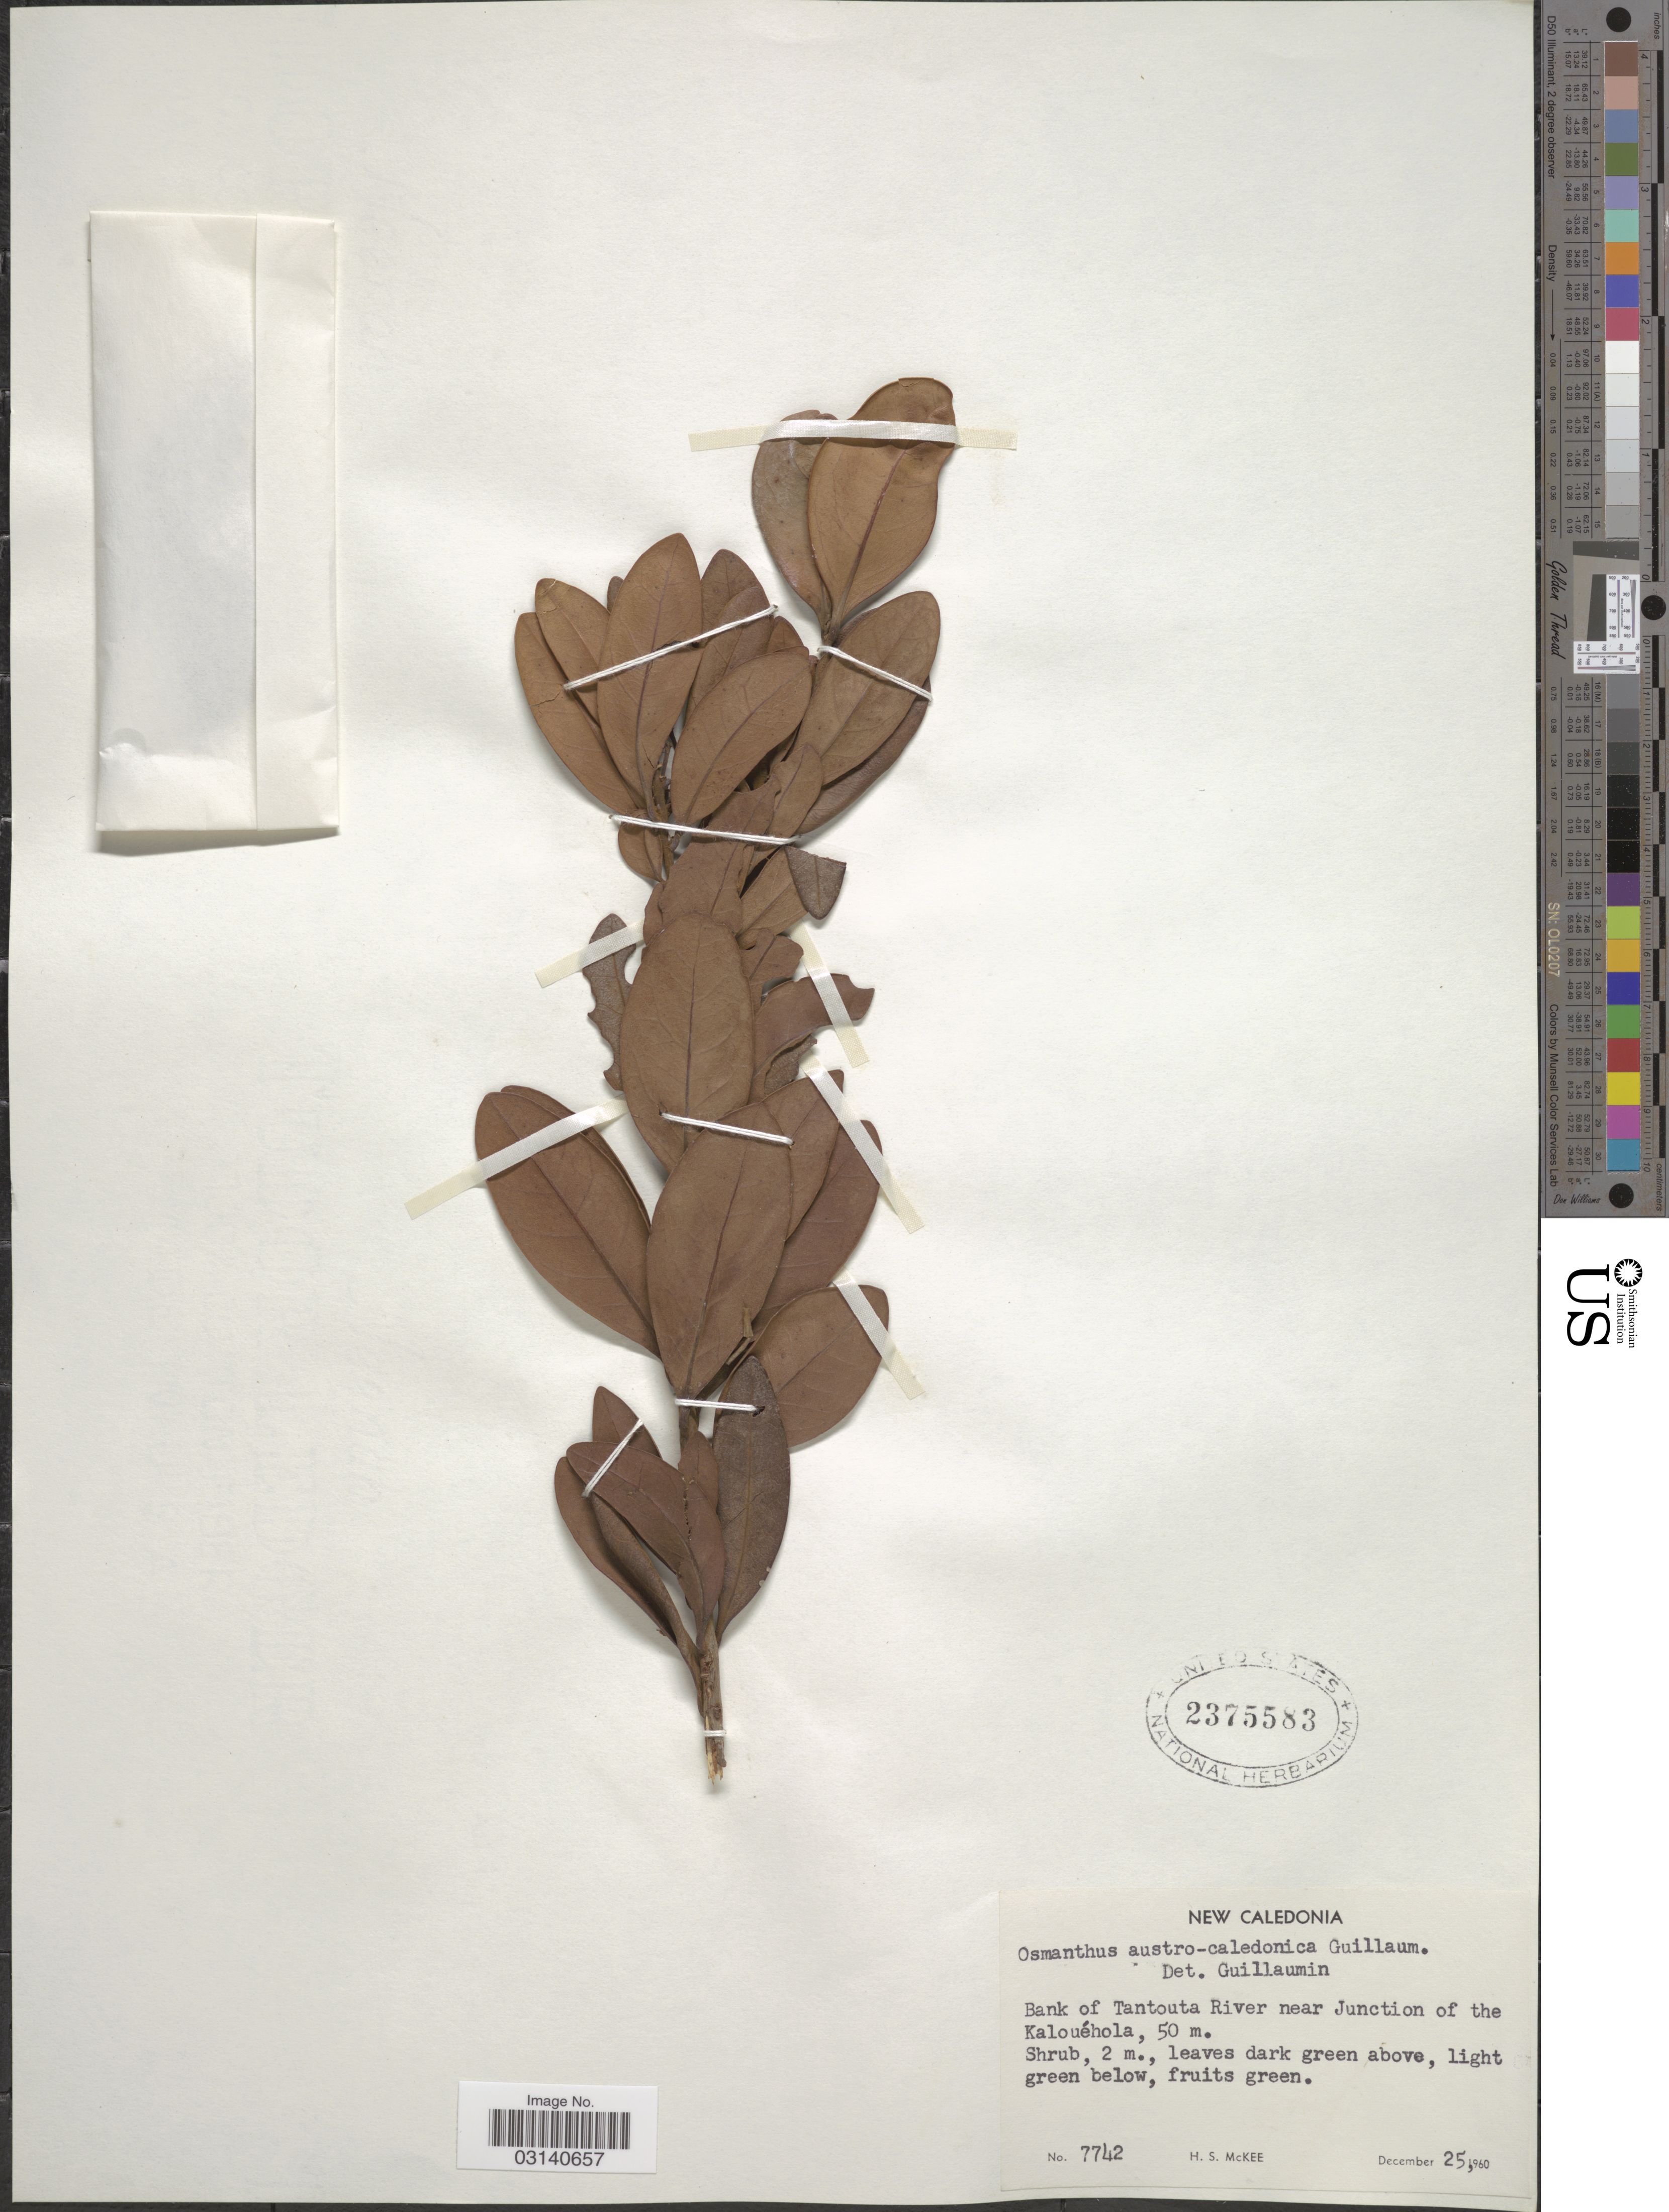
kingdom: Plantae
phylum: Tracheophyta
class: Magnoliopsida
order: Lamiales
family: Oleaceae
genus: Notelaea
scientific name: Notelaea austrocaledonica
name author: Vieill.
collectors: H. S. McKee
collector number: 7742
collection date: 1960-12-25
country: New Caledonia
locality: Bank of Tantouta River near Junction of the Kalouéhola.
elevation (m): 50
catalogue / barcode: US 2375583